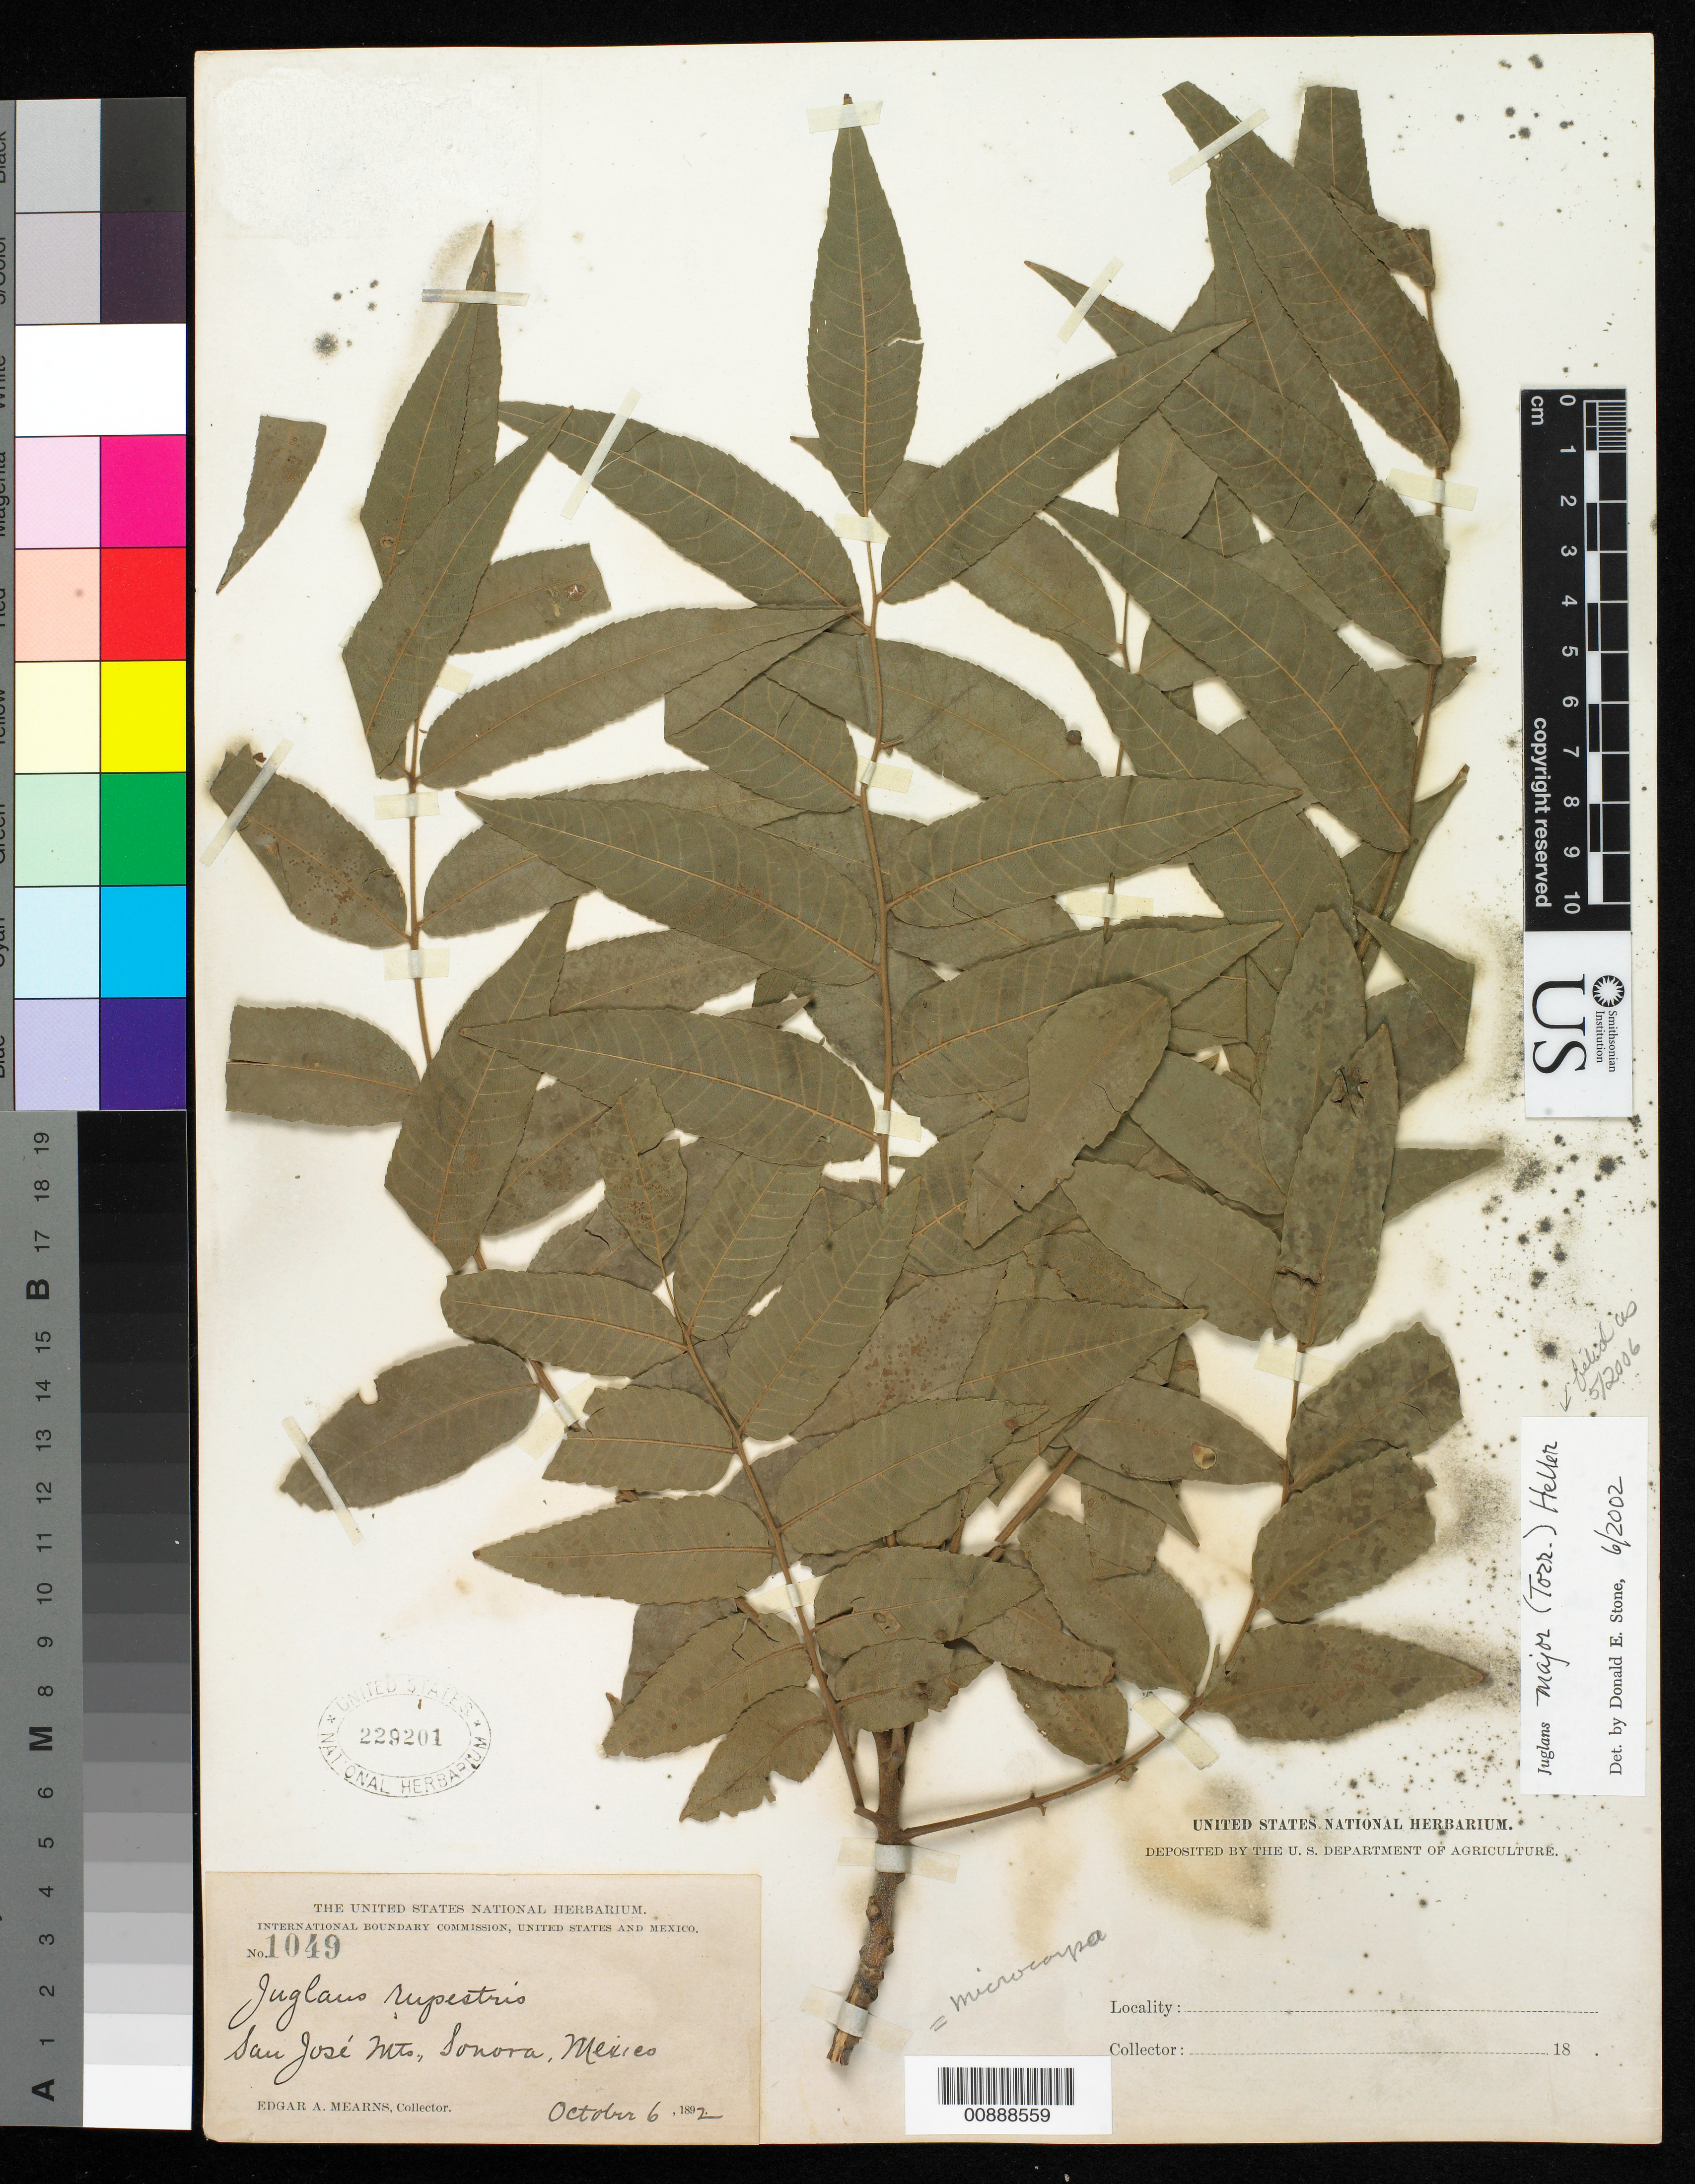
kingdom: Plantae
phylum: Tracheophyta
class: Magnoliopsida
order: Fagales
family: Juglandaceae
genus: Juglans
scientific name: Juglans major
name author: (Torr.) A. Heller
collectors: E. A. Mearns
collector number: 1049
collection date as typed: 06 Oct 1892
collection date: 1892-10-06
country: Mexico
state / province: Sonora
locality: San José Mts., Sonora.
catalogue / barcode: US 229201